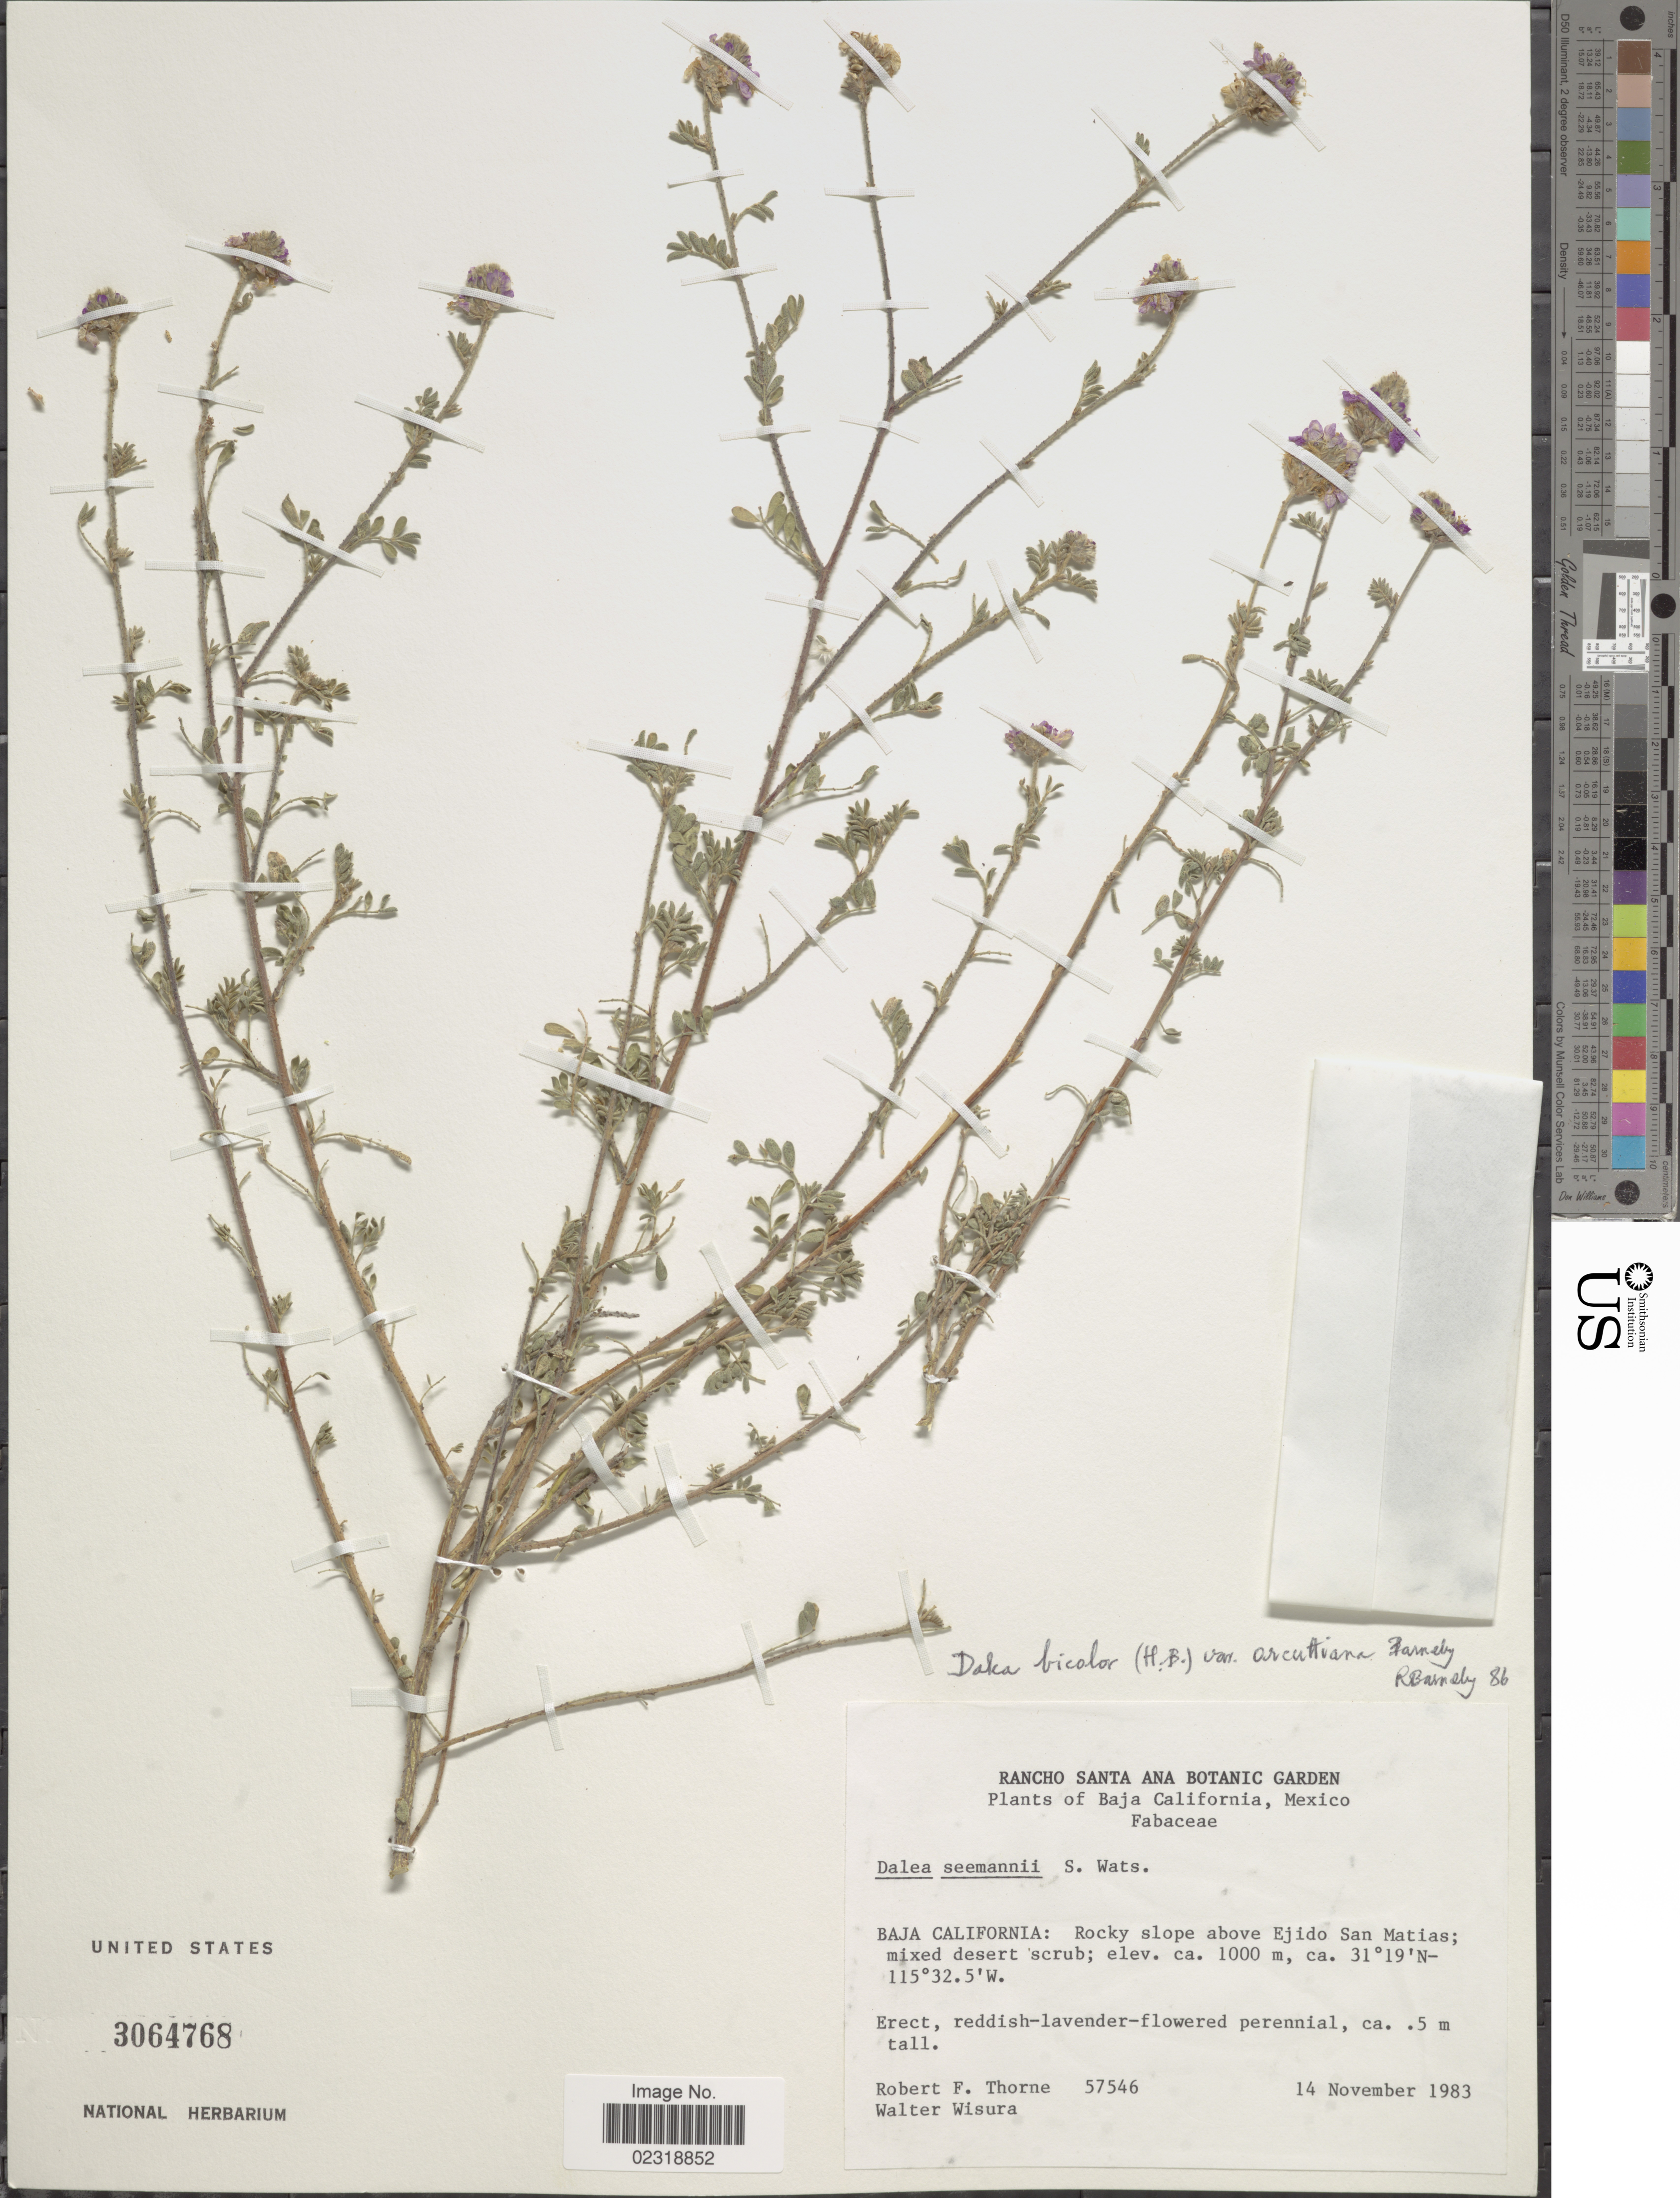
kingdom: Plantae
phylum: Tracheophyta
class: Magnoliopsida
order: Fabales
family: Fabaceae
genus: Dalea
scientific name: Dalea megalostachya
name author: (M. Rose) Wiggins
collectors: R. F. Thorne & W. Wisura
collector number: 57546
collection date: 1983-11-14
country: Mexico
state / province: Baja California Norte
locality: Rocky slope above Ejido San Matias.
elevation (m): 1000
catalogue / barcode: US 3064768